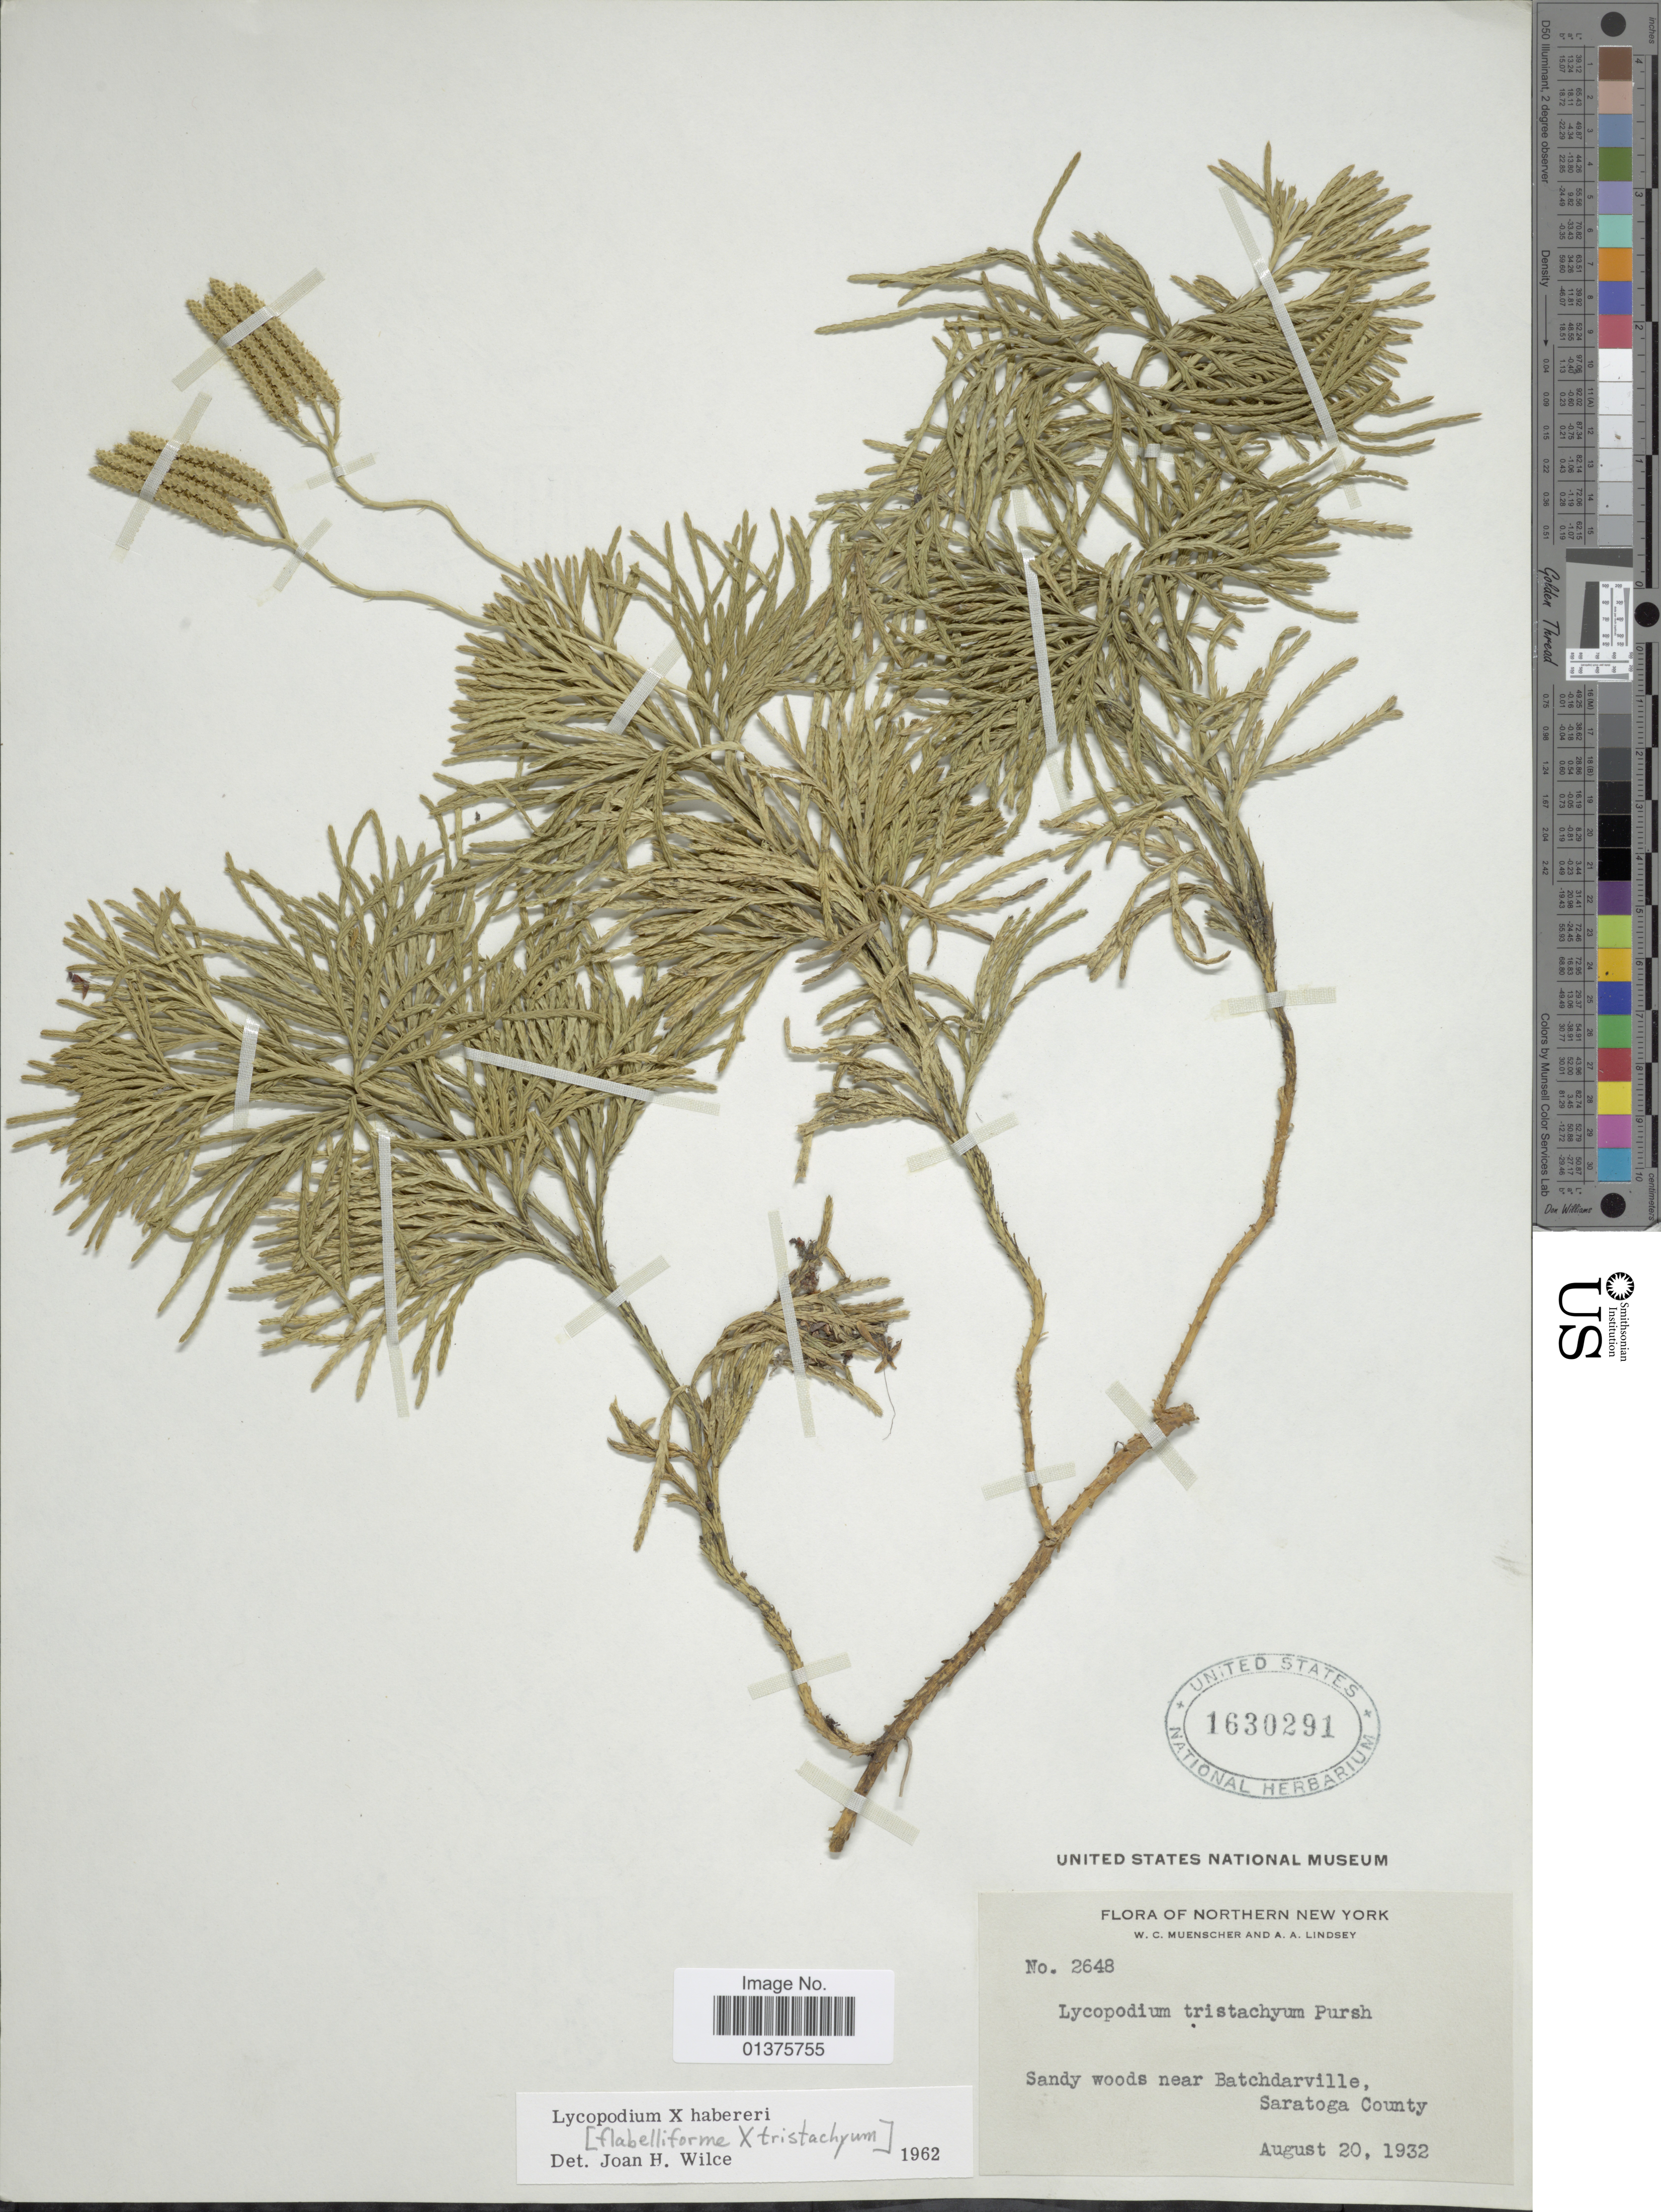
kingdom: Plantae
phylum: Tracheophyta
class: Lycopodiopsida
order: Lycopodiales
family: Lycopodiaceae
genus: Diphasiastrum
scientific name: Diphasiastrum x habereri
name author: (House) Holub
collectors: W. Muenscher & A. Lindsey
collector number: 2648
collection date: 1932-08-20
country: United States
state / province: New York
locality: Northern New York, Sandy woods near Batchdarville, Saratoga County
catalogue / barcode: US 1630291